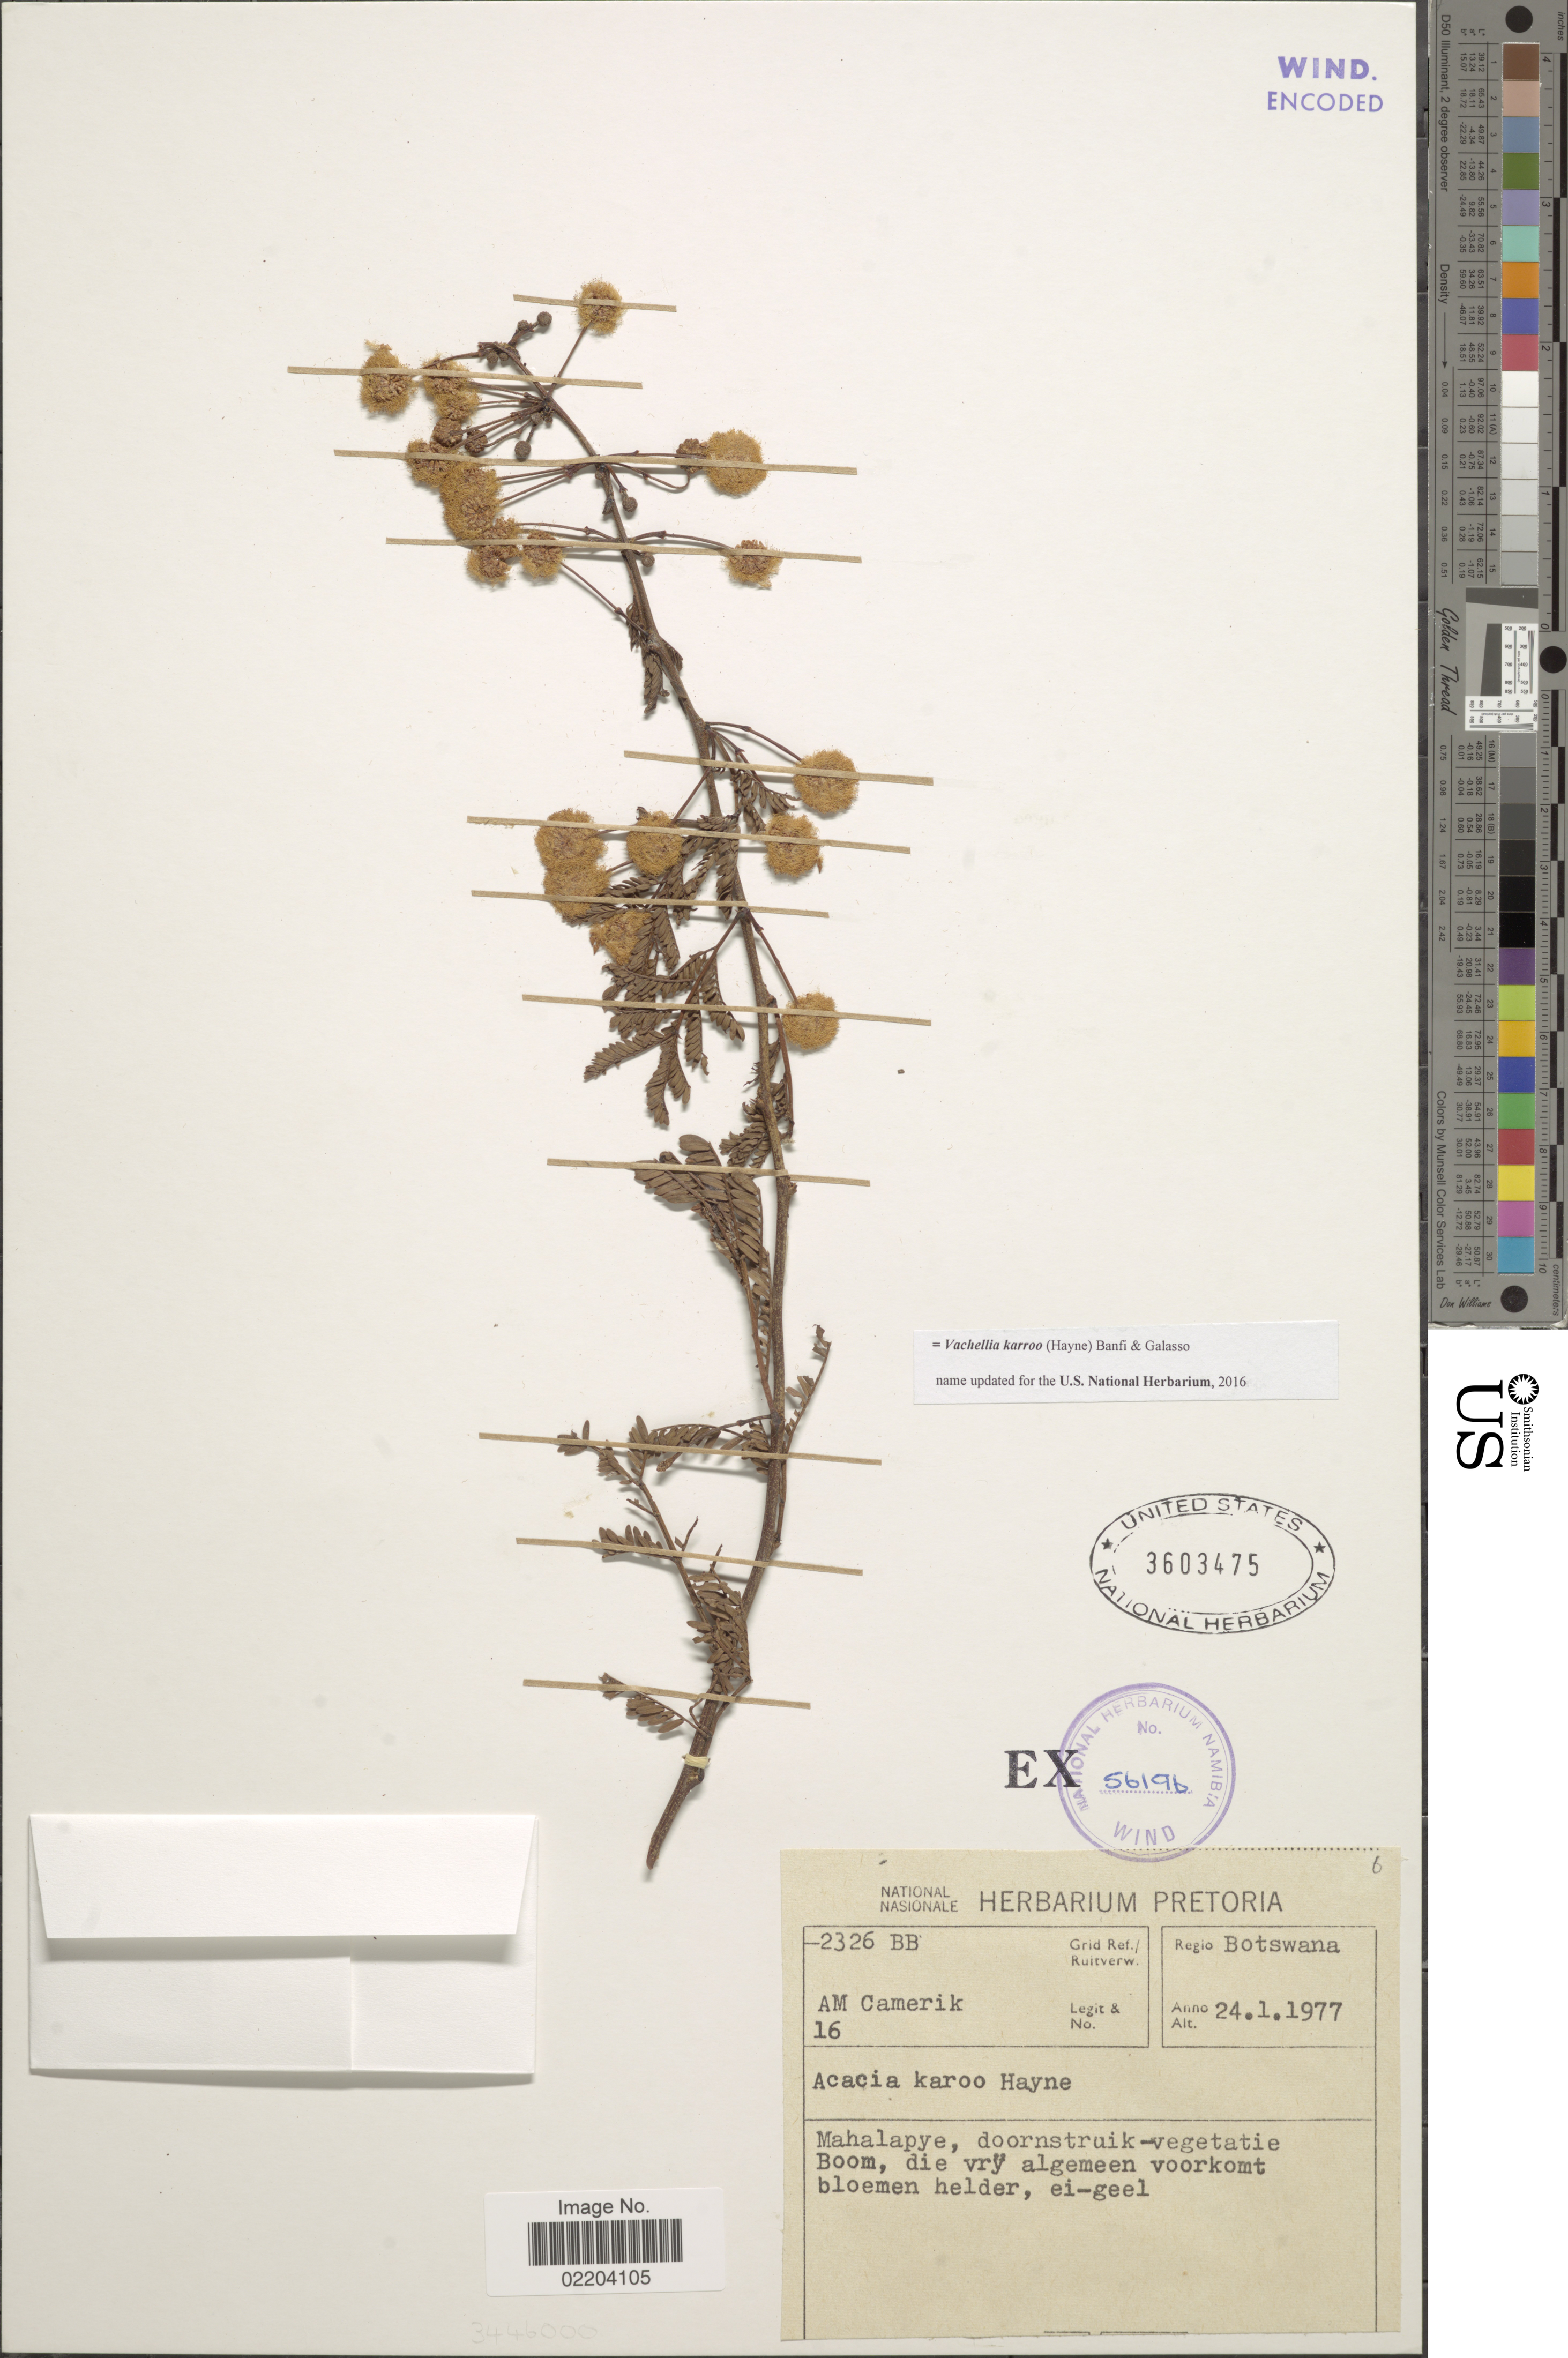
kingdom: Plantae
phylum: Tracheophyta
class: Magnoliopsida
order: Fabales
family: Fabaceae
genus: Vachellia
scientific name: Vachellia karroo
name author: (Hayne) Banfi & Galasso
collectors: A. Camerik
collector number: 16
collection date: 1977-01-24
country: Botswana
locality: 2326 BB. Regio Botswana. Mahalapye, doornstruik-vegetatie Boom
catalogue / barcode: US 3603475